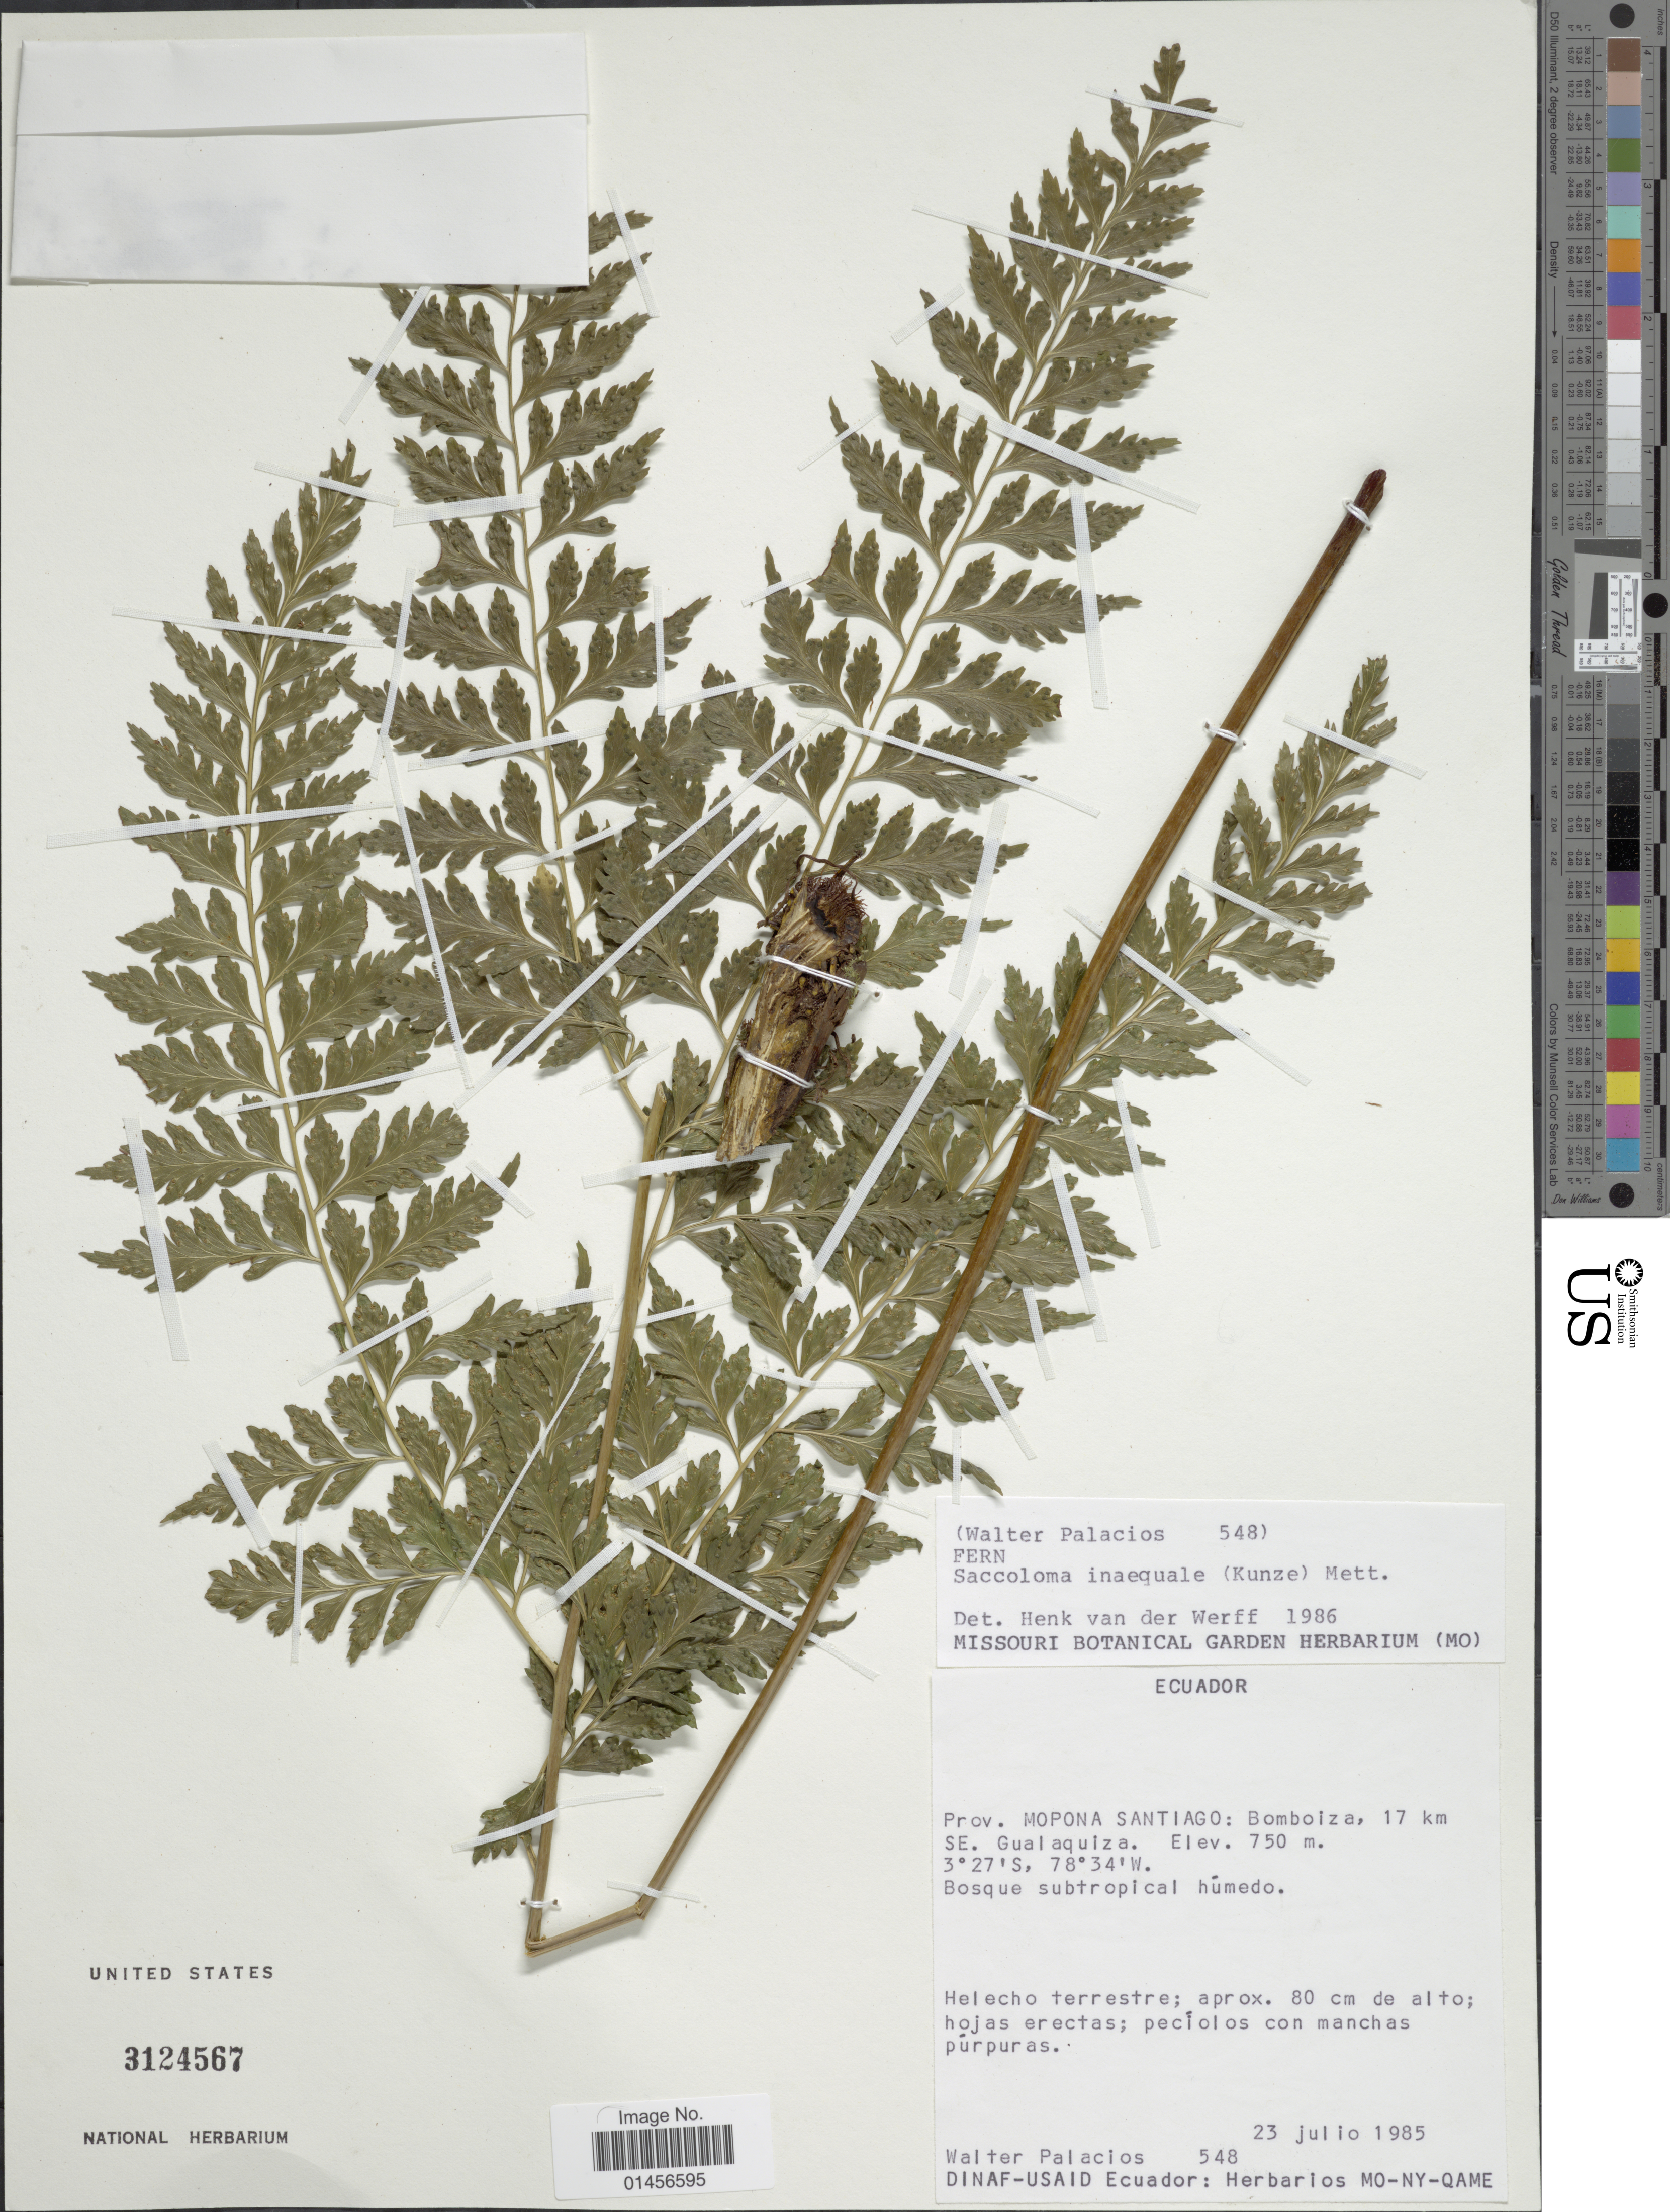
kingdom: Plantae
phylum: Tracheophyta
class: Polypodiopsida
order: Polypodiales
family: Saccolomataceae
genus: Saccoloma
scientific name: Saccoloma inaequale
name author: (Kunze) Mett.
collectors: W. Palacios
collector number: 548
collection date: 1985-07-23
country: Ecuador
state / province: Morona-Santiago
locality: Bombioza, 17 km SE. Gualaquiza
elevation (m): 750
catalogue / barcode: US 3124567